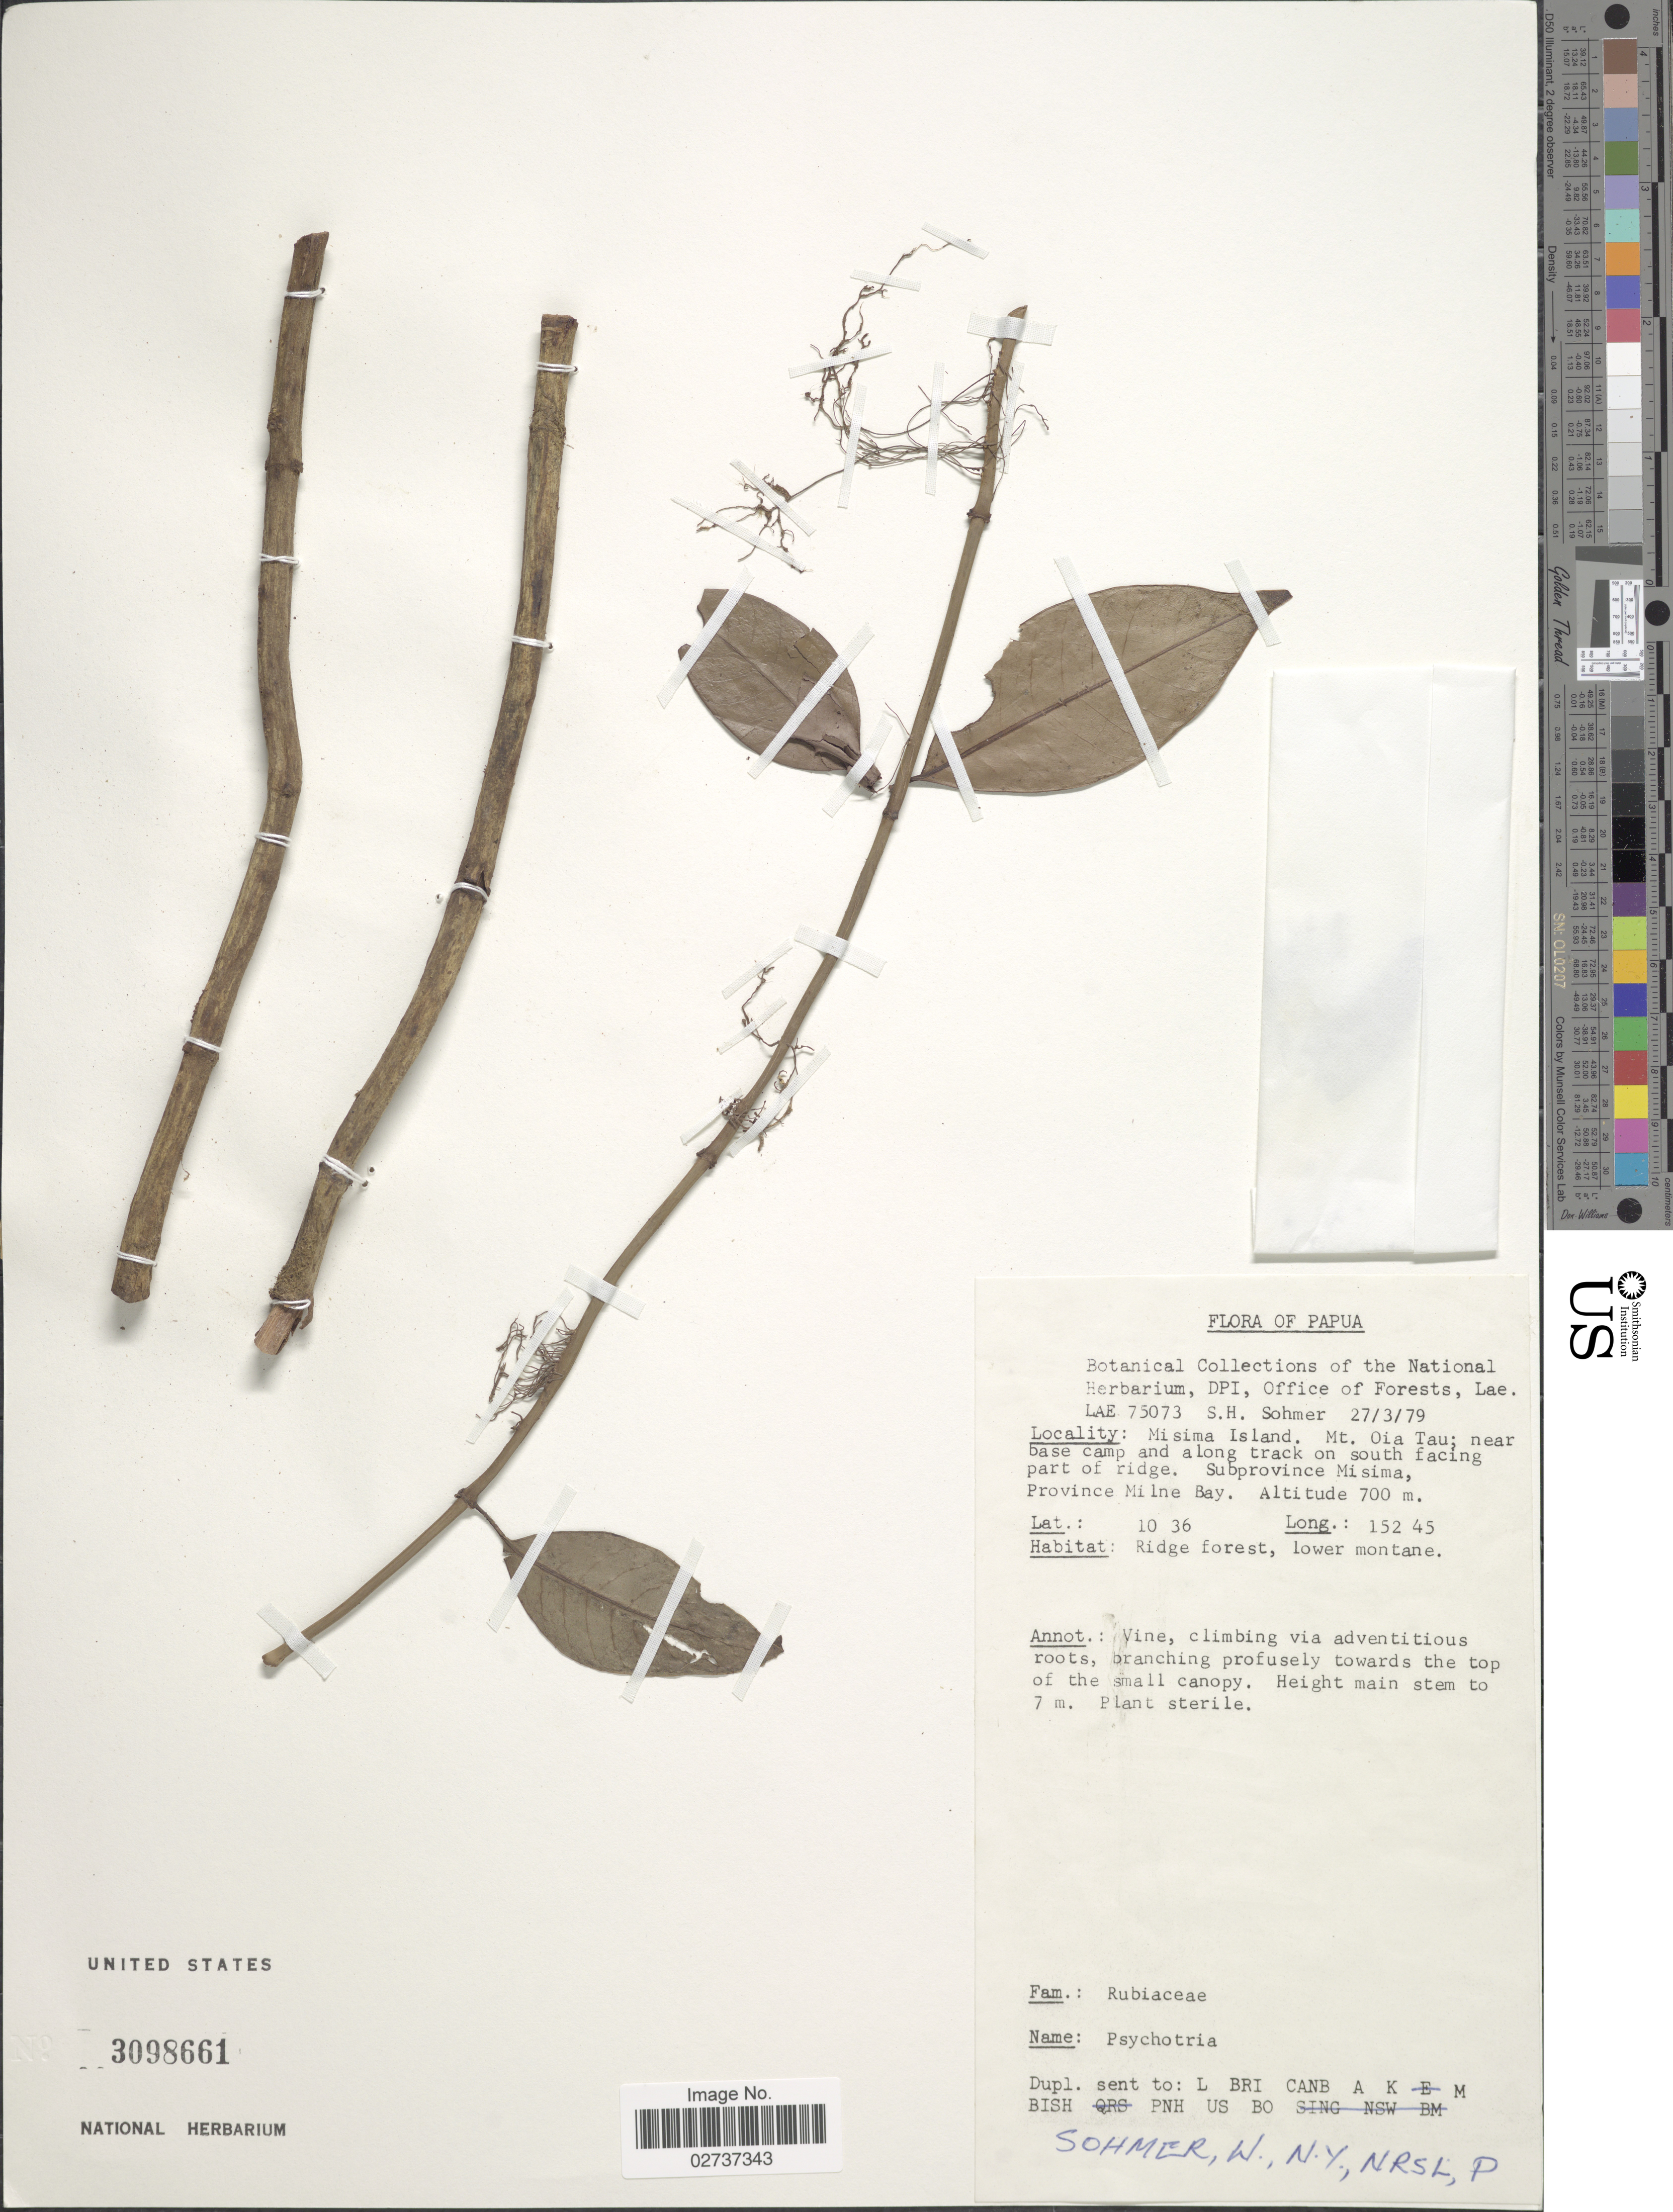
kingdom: Plantae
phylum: Tracheophyta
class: Magnoliopsida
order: Gentianales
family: Rubiaceae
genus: Psychotria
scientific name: Psychotria sp.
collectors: S. H. Sohmer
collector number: LAE 75073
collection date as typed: Transcribed d/m/y: 27/3/79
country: Papua New Guinea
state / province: Milne Bay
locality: Papua. Misima Island. Mt. Oia Tau; near base camp and along track on south facing part of ridge. Subprovince Misima, Province Milne Bay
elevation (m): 700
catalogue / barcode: US 3098661